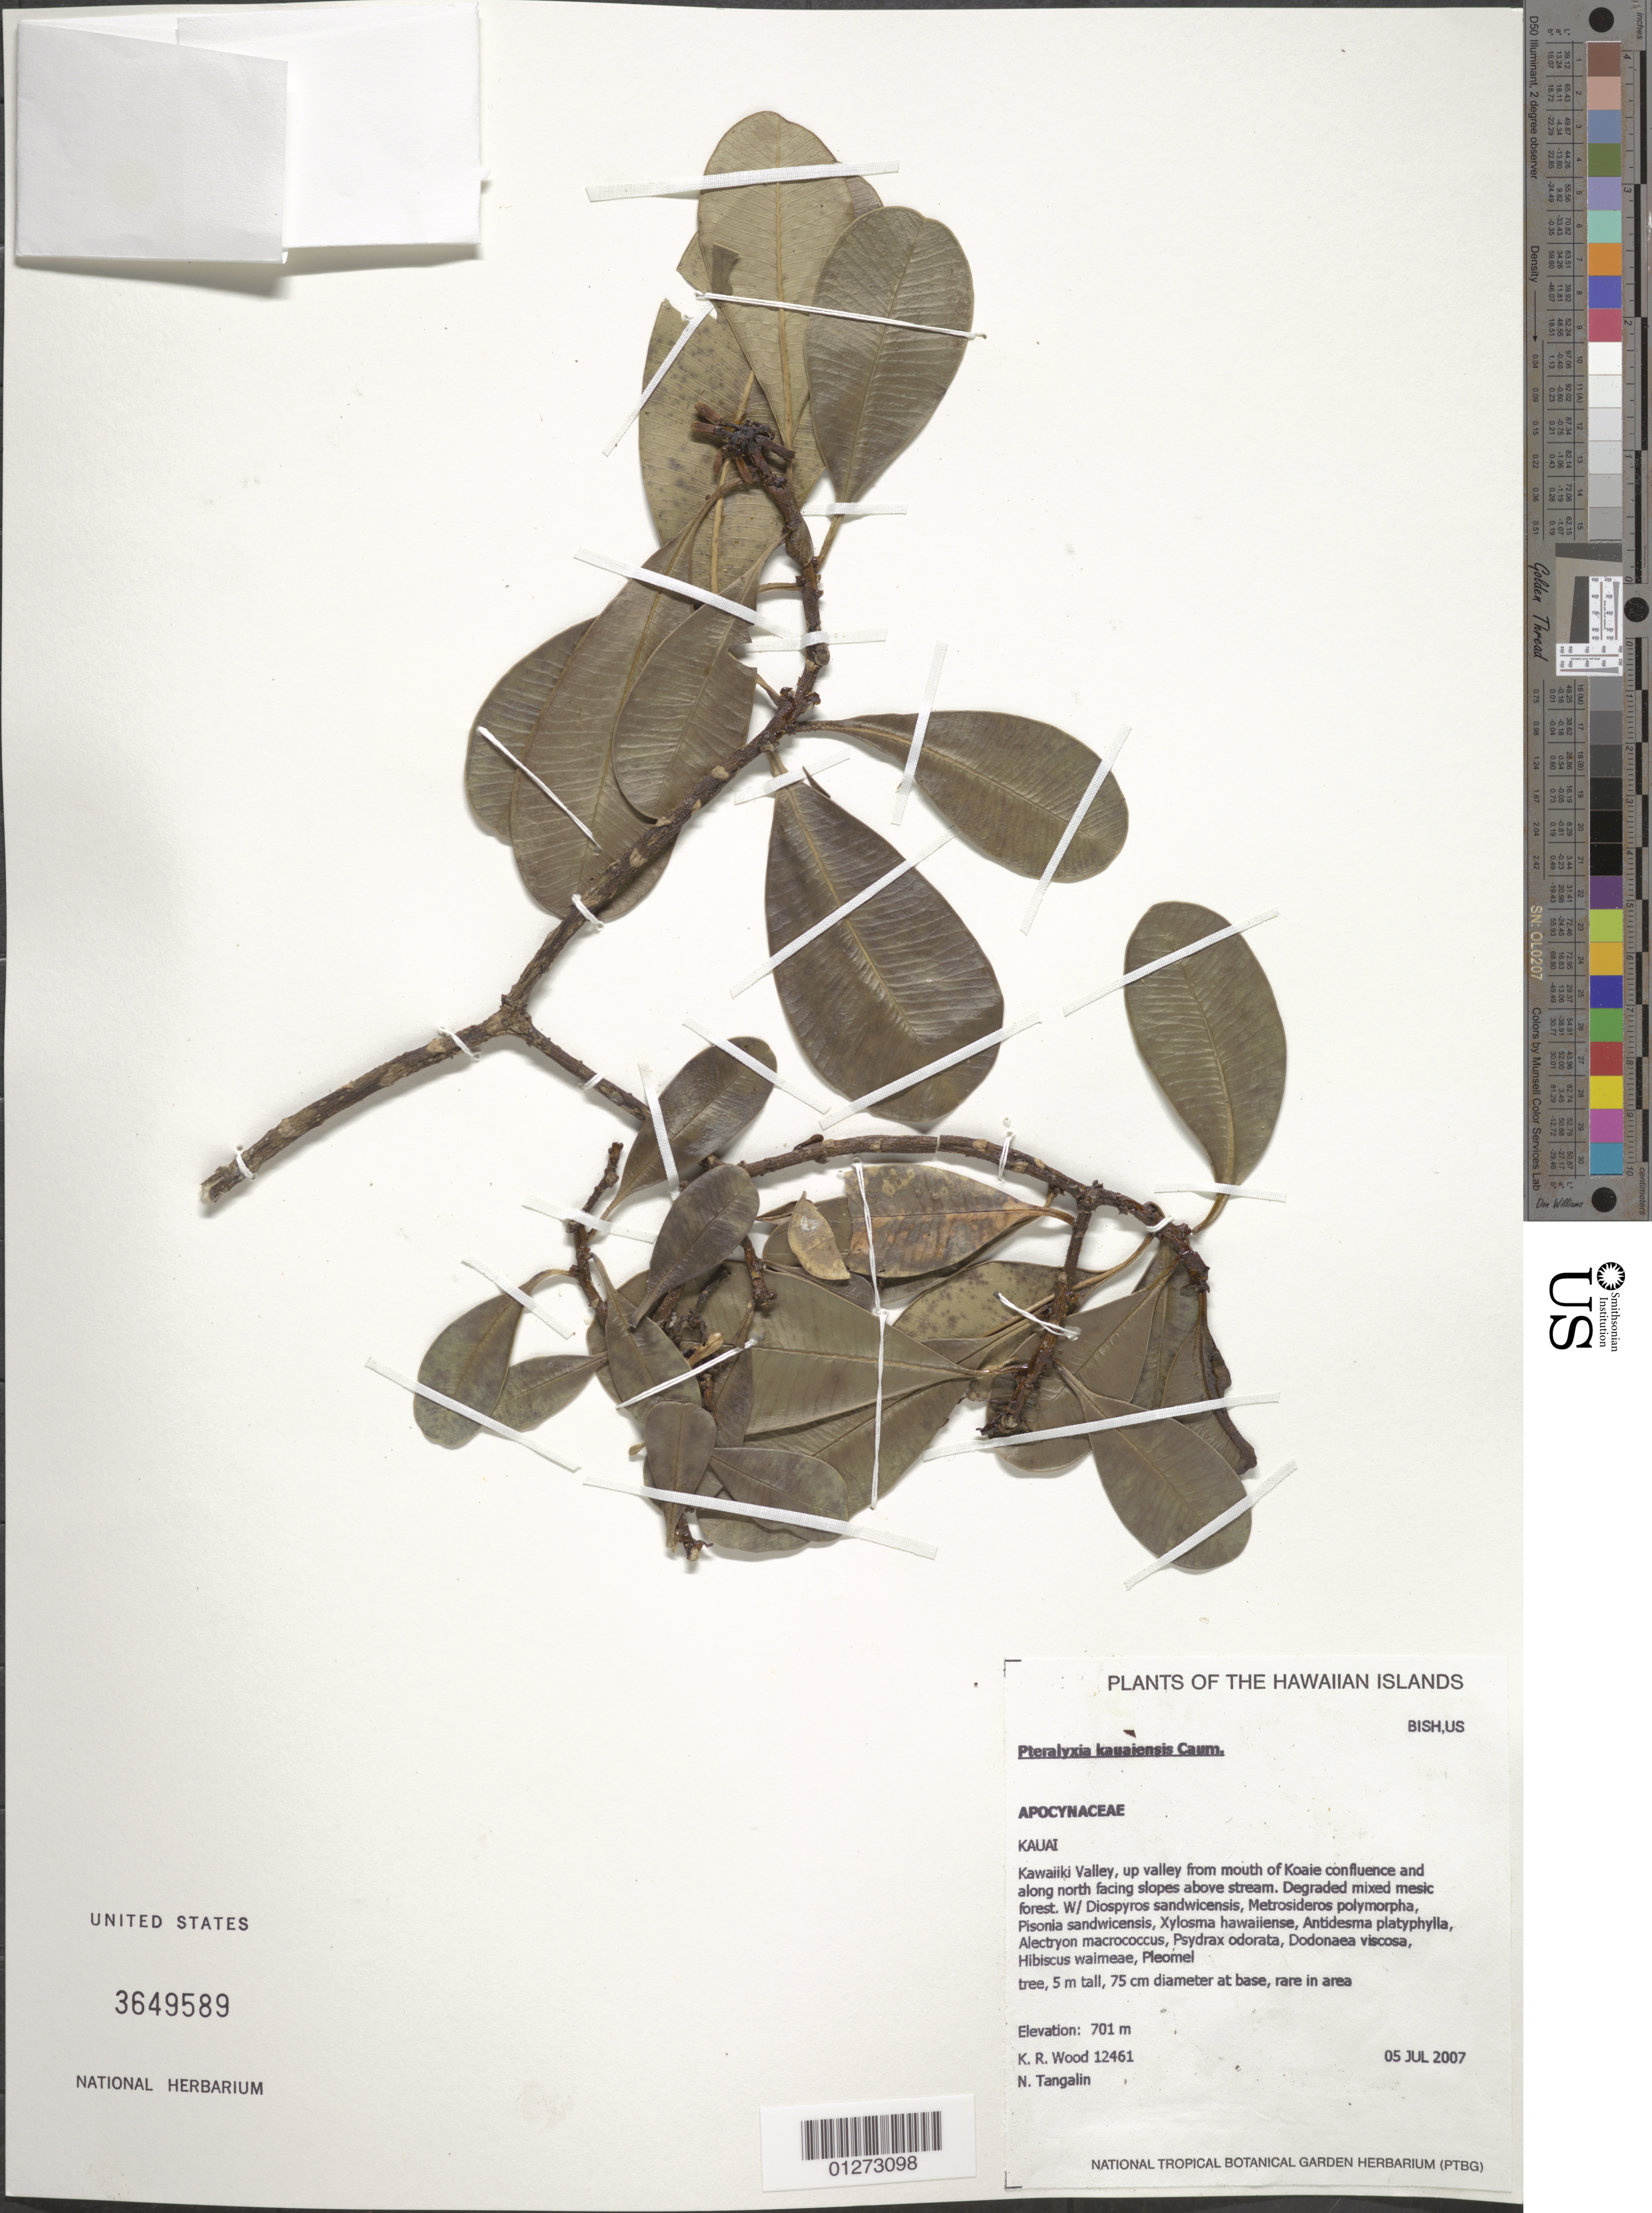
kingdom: Plantae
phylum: Tracheophyta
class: Magnoliopsida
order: Gentianales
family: Apocynaceae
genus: Pteralyxia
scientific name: Pteralyxia kauaiensis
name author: Caum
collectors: K. R. Wood & N. Tangalin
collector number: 12461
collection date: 2007-07-05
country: United States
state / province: Hawaii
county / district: Kauai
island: Kaua'i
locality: Kawaiiki Valley, up valley from mouth of Koaie confluence and along north facing slopes above stream.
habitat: Degraded mixed mesic forest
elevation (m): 701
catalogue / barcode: US 3649589